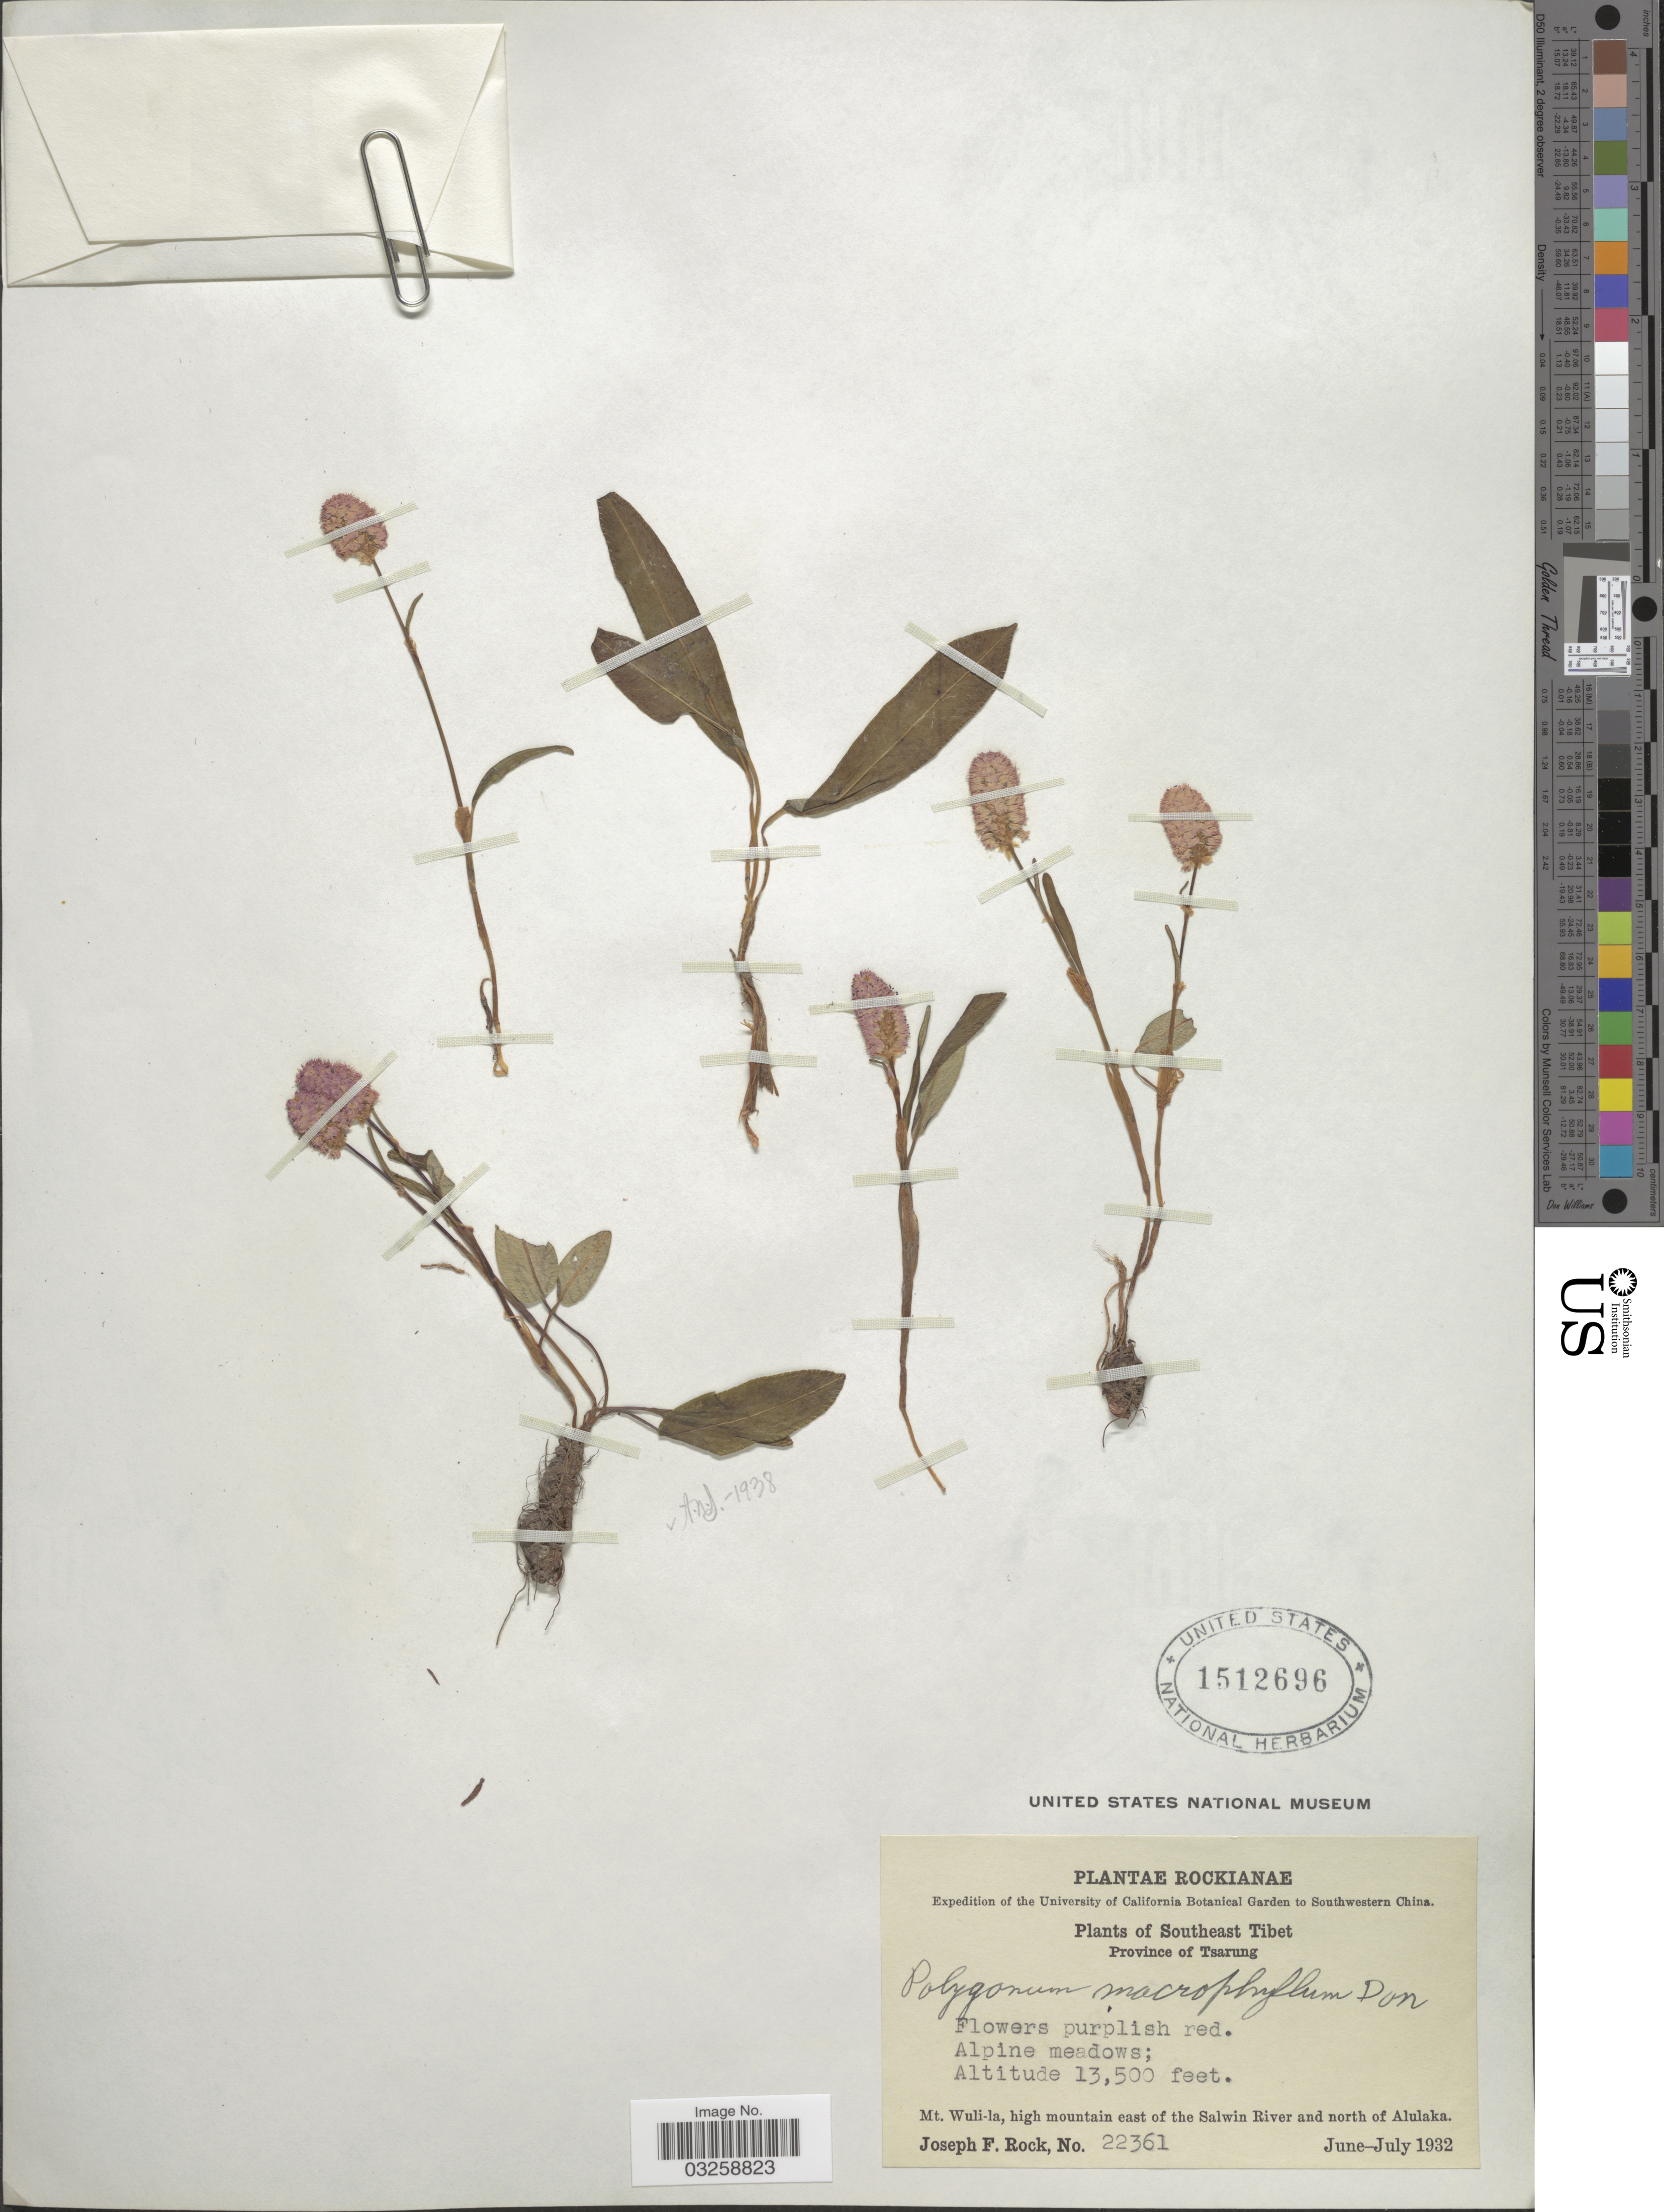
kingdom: Plantae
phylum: Tracheophyta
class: Magnoliopsida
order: Caryophyllales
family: Polygonaceae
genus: Bistorta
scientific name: Bistorta macrophylla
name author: (D. Don) Soják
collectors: J. F. Rock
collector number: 22361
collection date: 1932-06/1932-07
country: China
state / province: Xizang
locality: Southwestern China. Southeast Tibet. Province of Tsarung. Mt. Wuli-la, high mountain east of the Salwin River and north of Alulaka.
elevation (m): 4115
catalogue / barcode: US 1512696